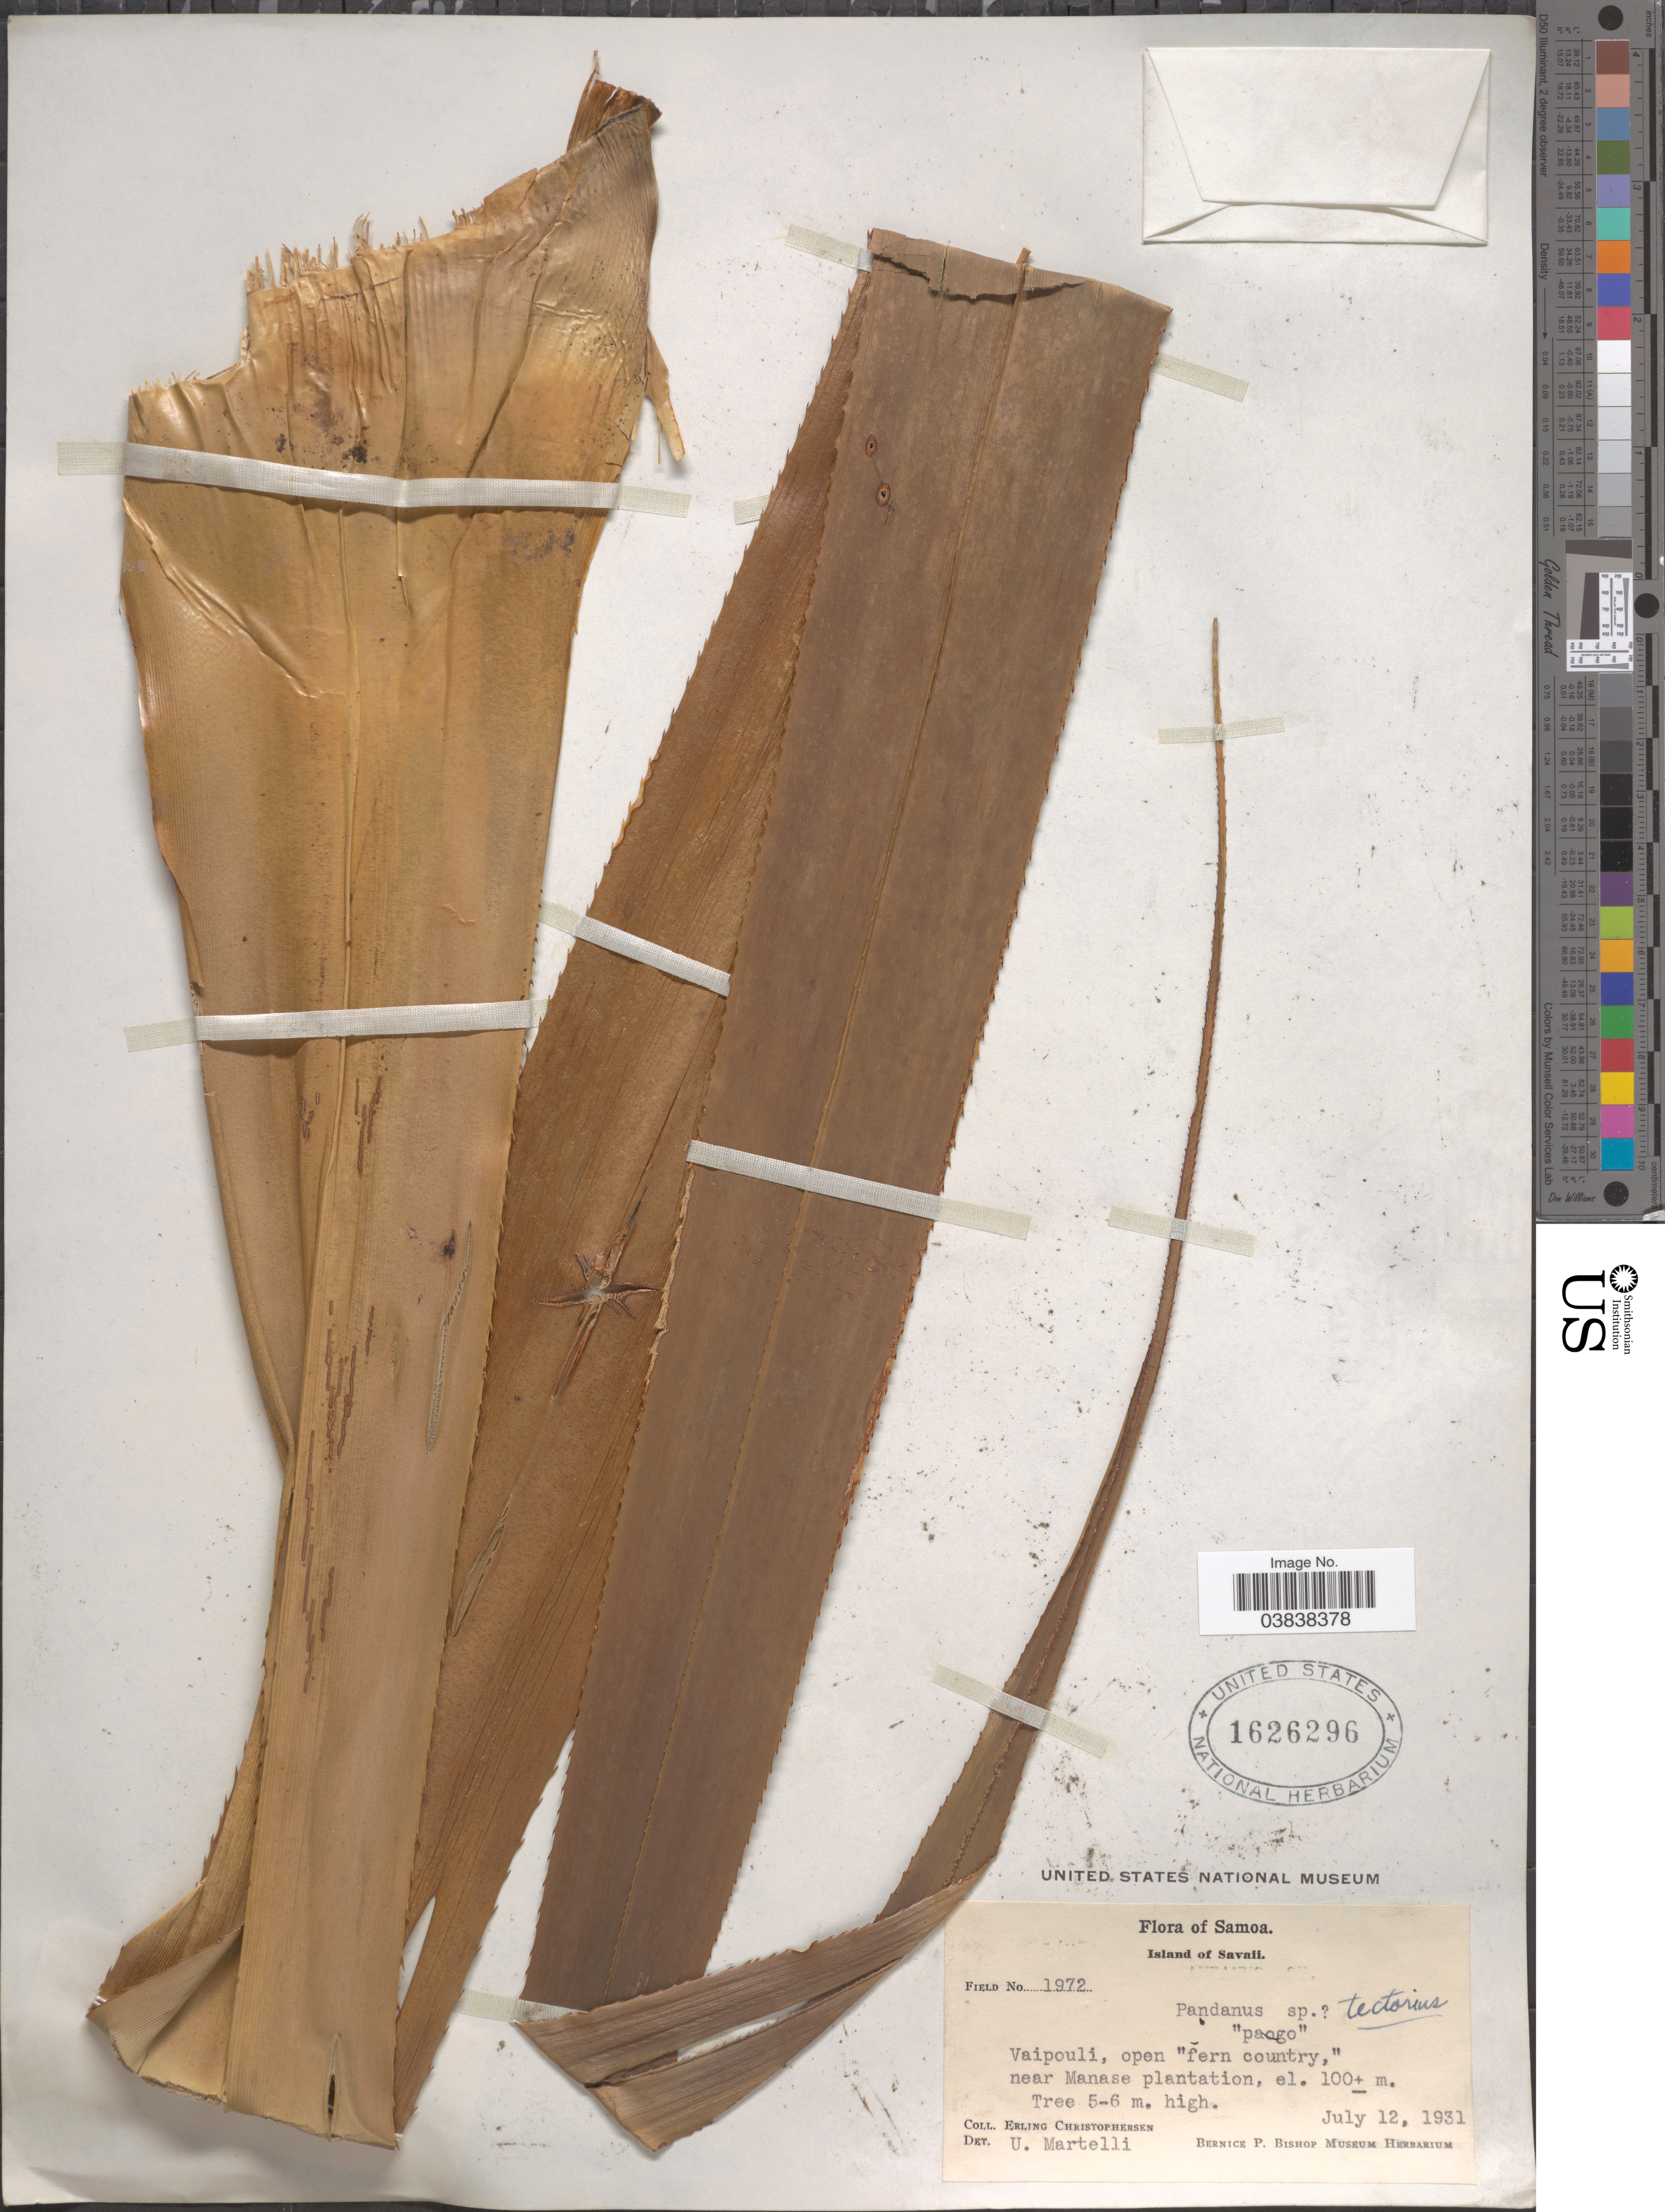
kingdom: Plantae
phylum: Tracheophyta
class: Liliopsida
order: Pandanales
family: Pandanaceae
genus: Pandanus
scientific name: Pandanus tectorius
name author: Parkinson ex DuRoi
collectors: E. Christophersen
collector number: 1972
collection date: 1931-07-12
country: Samoa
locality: Samoa. Island of Savaii. Vaipouli, near Manase plantation.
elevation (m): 100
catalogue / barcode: US 1626296